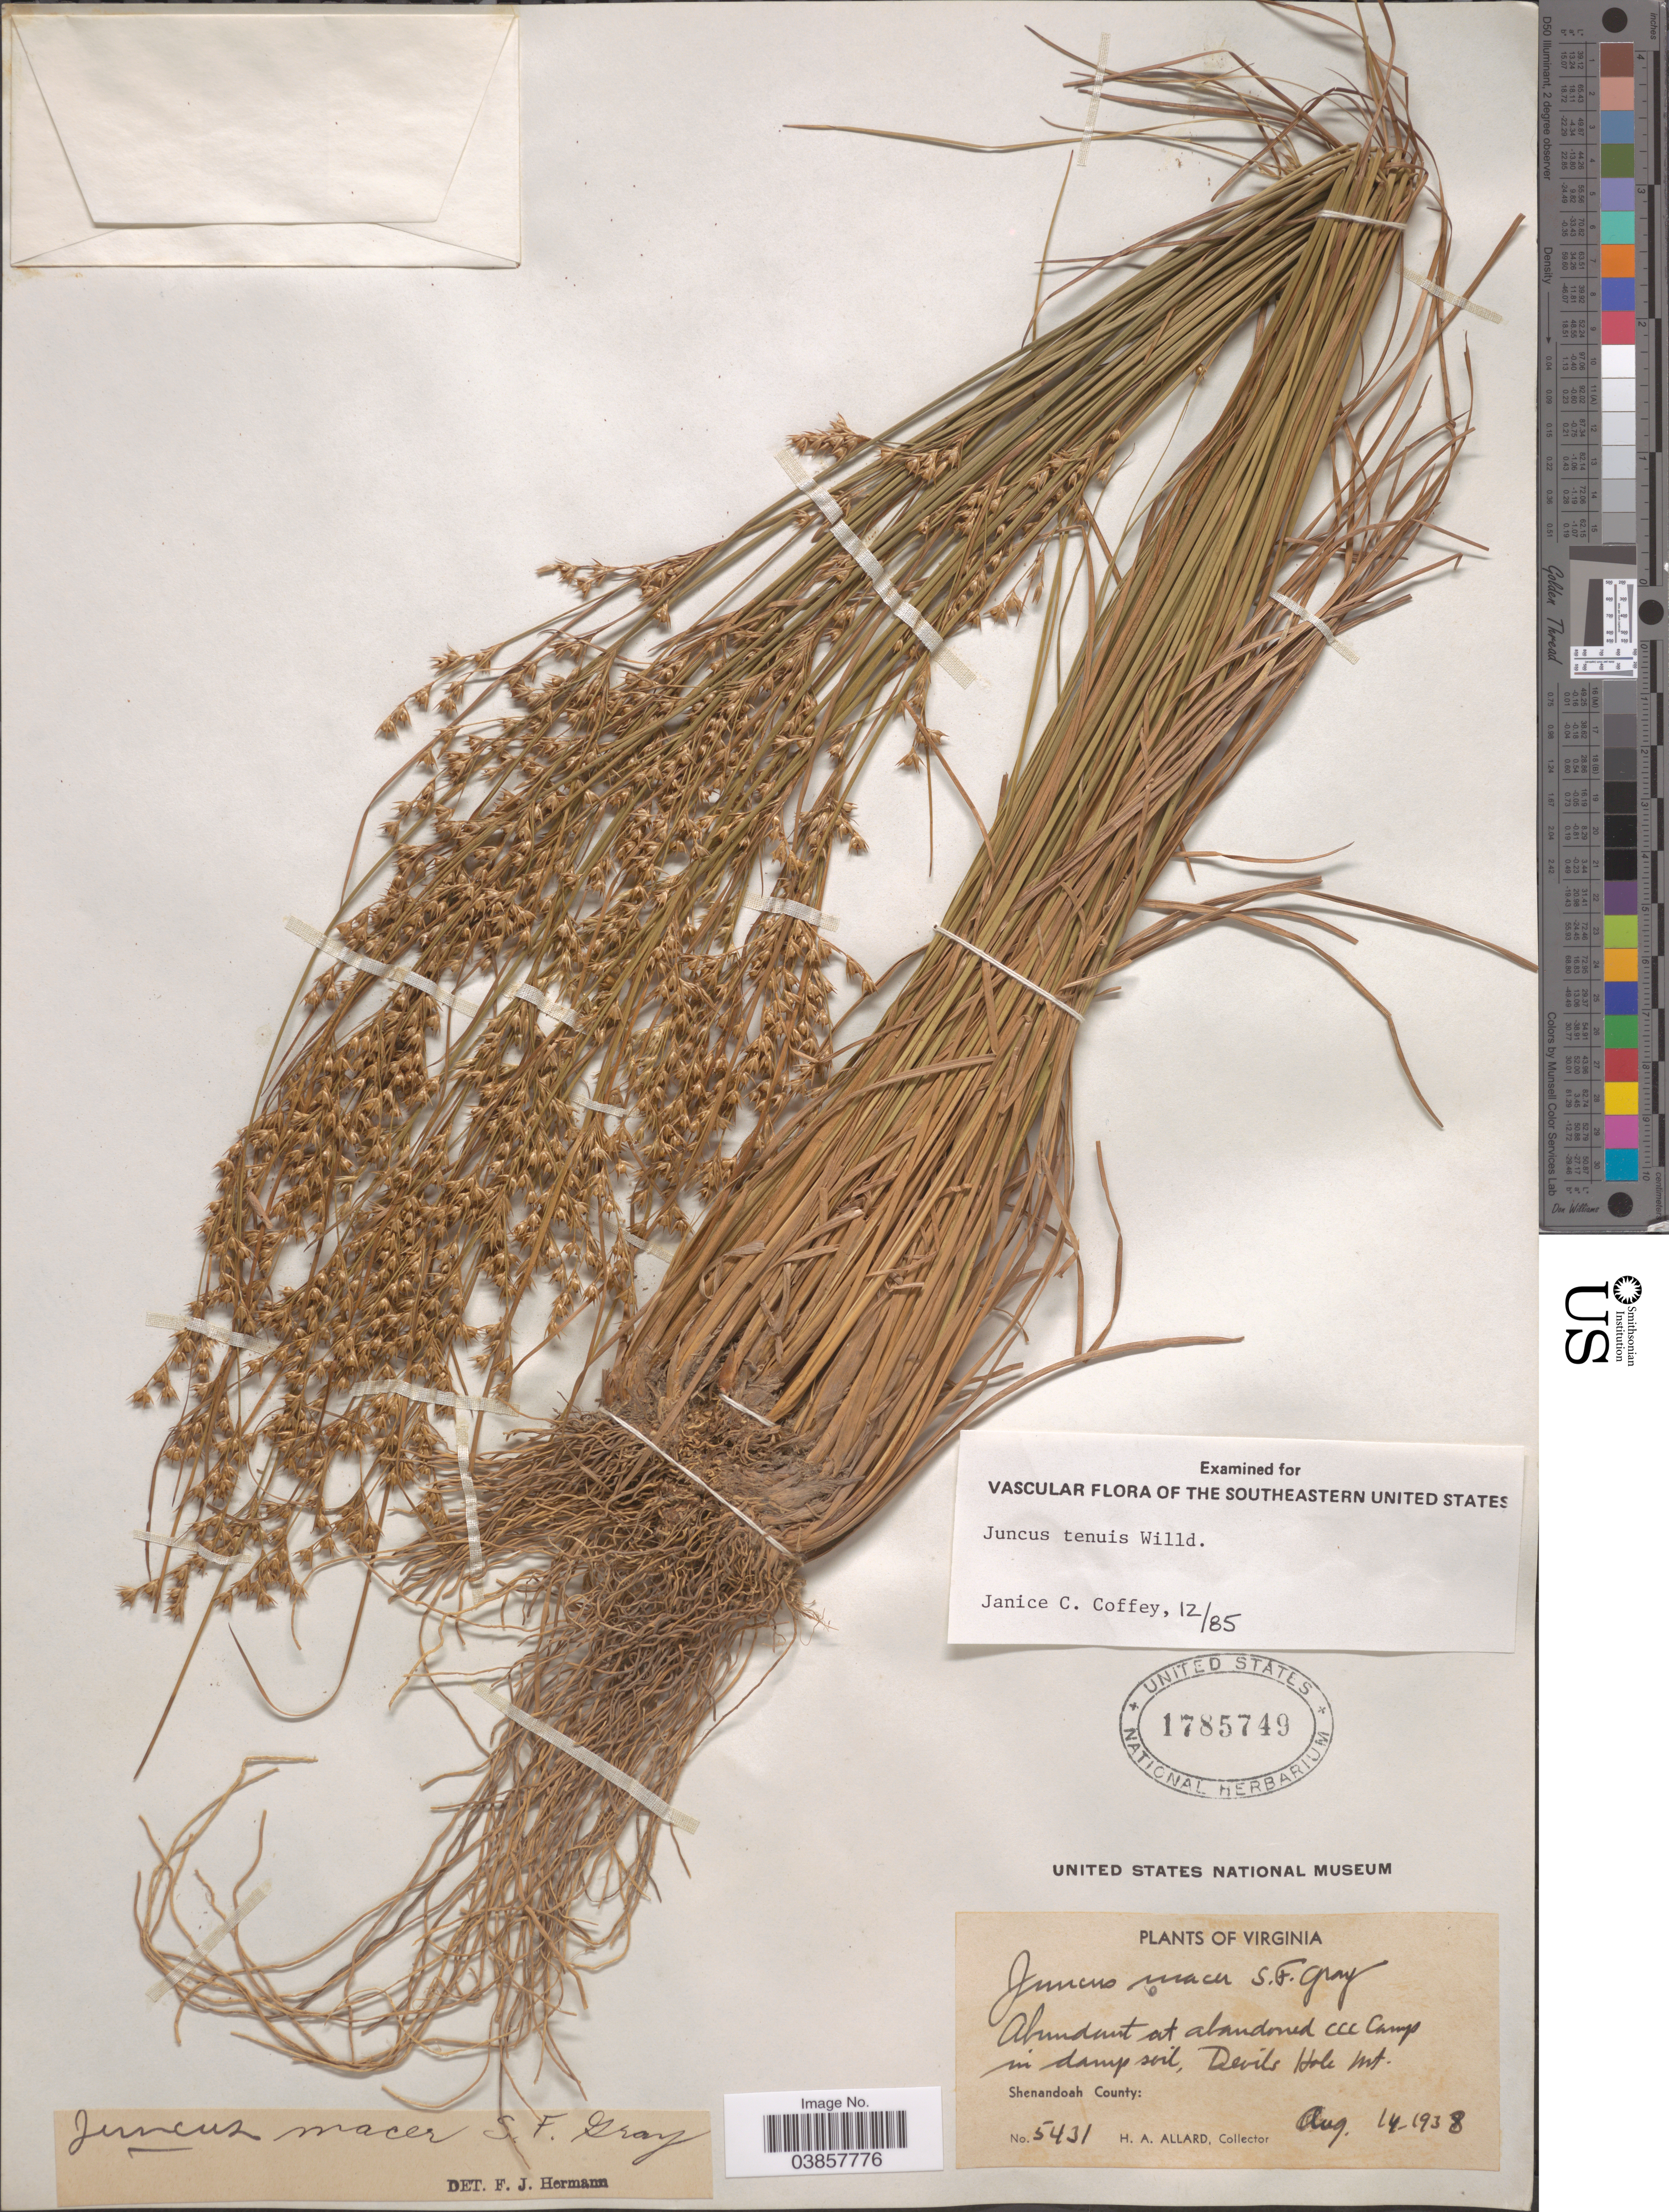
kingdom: Plantae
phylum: Tracheophyta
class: Liliopsida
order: Poales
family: Juncaceae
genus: Juncus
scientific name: Juncus tenuis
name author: Willd.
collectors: H. A. Allard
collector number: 5431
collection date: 1938-08-14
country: United States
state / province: Virginia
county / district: Shenandoah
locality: At abandoned ccc Camp in damp soil, Devils Hole Mt. Shenandoah County.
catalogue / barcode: US 1785749